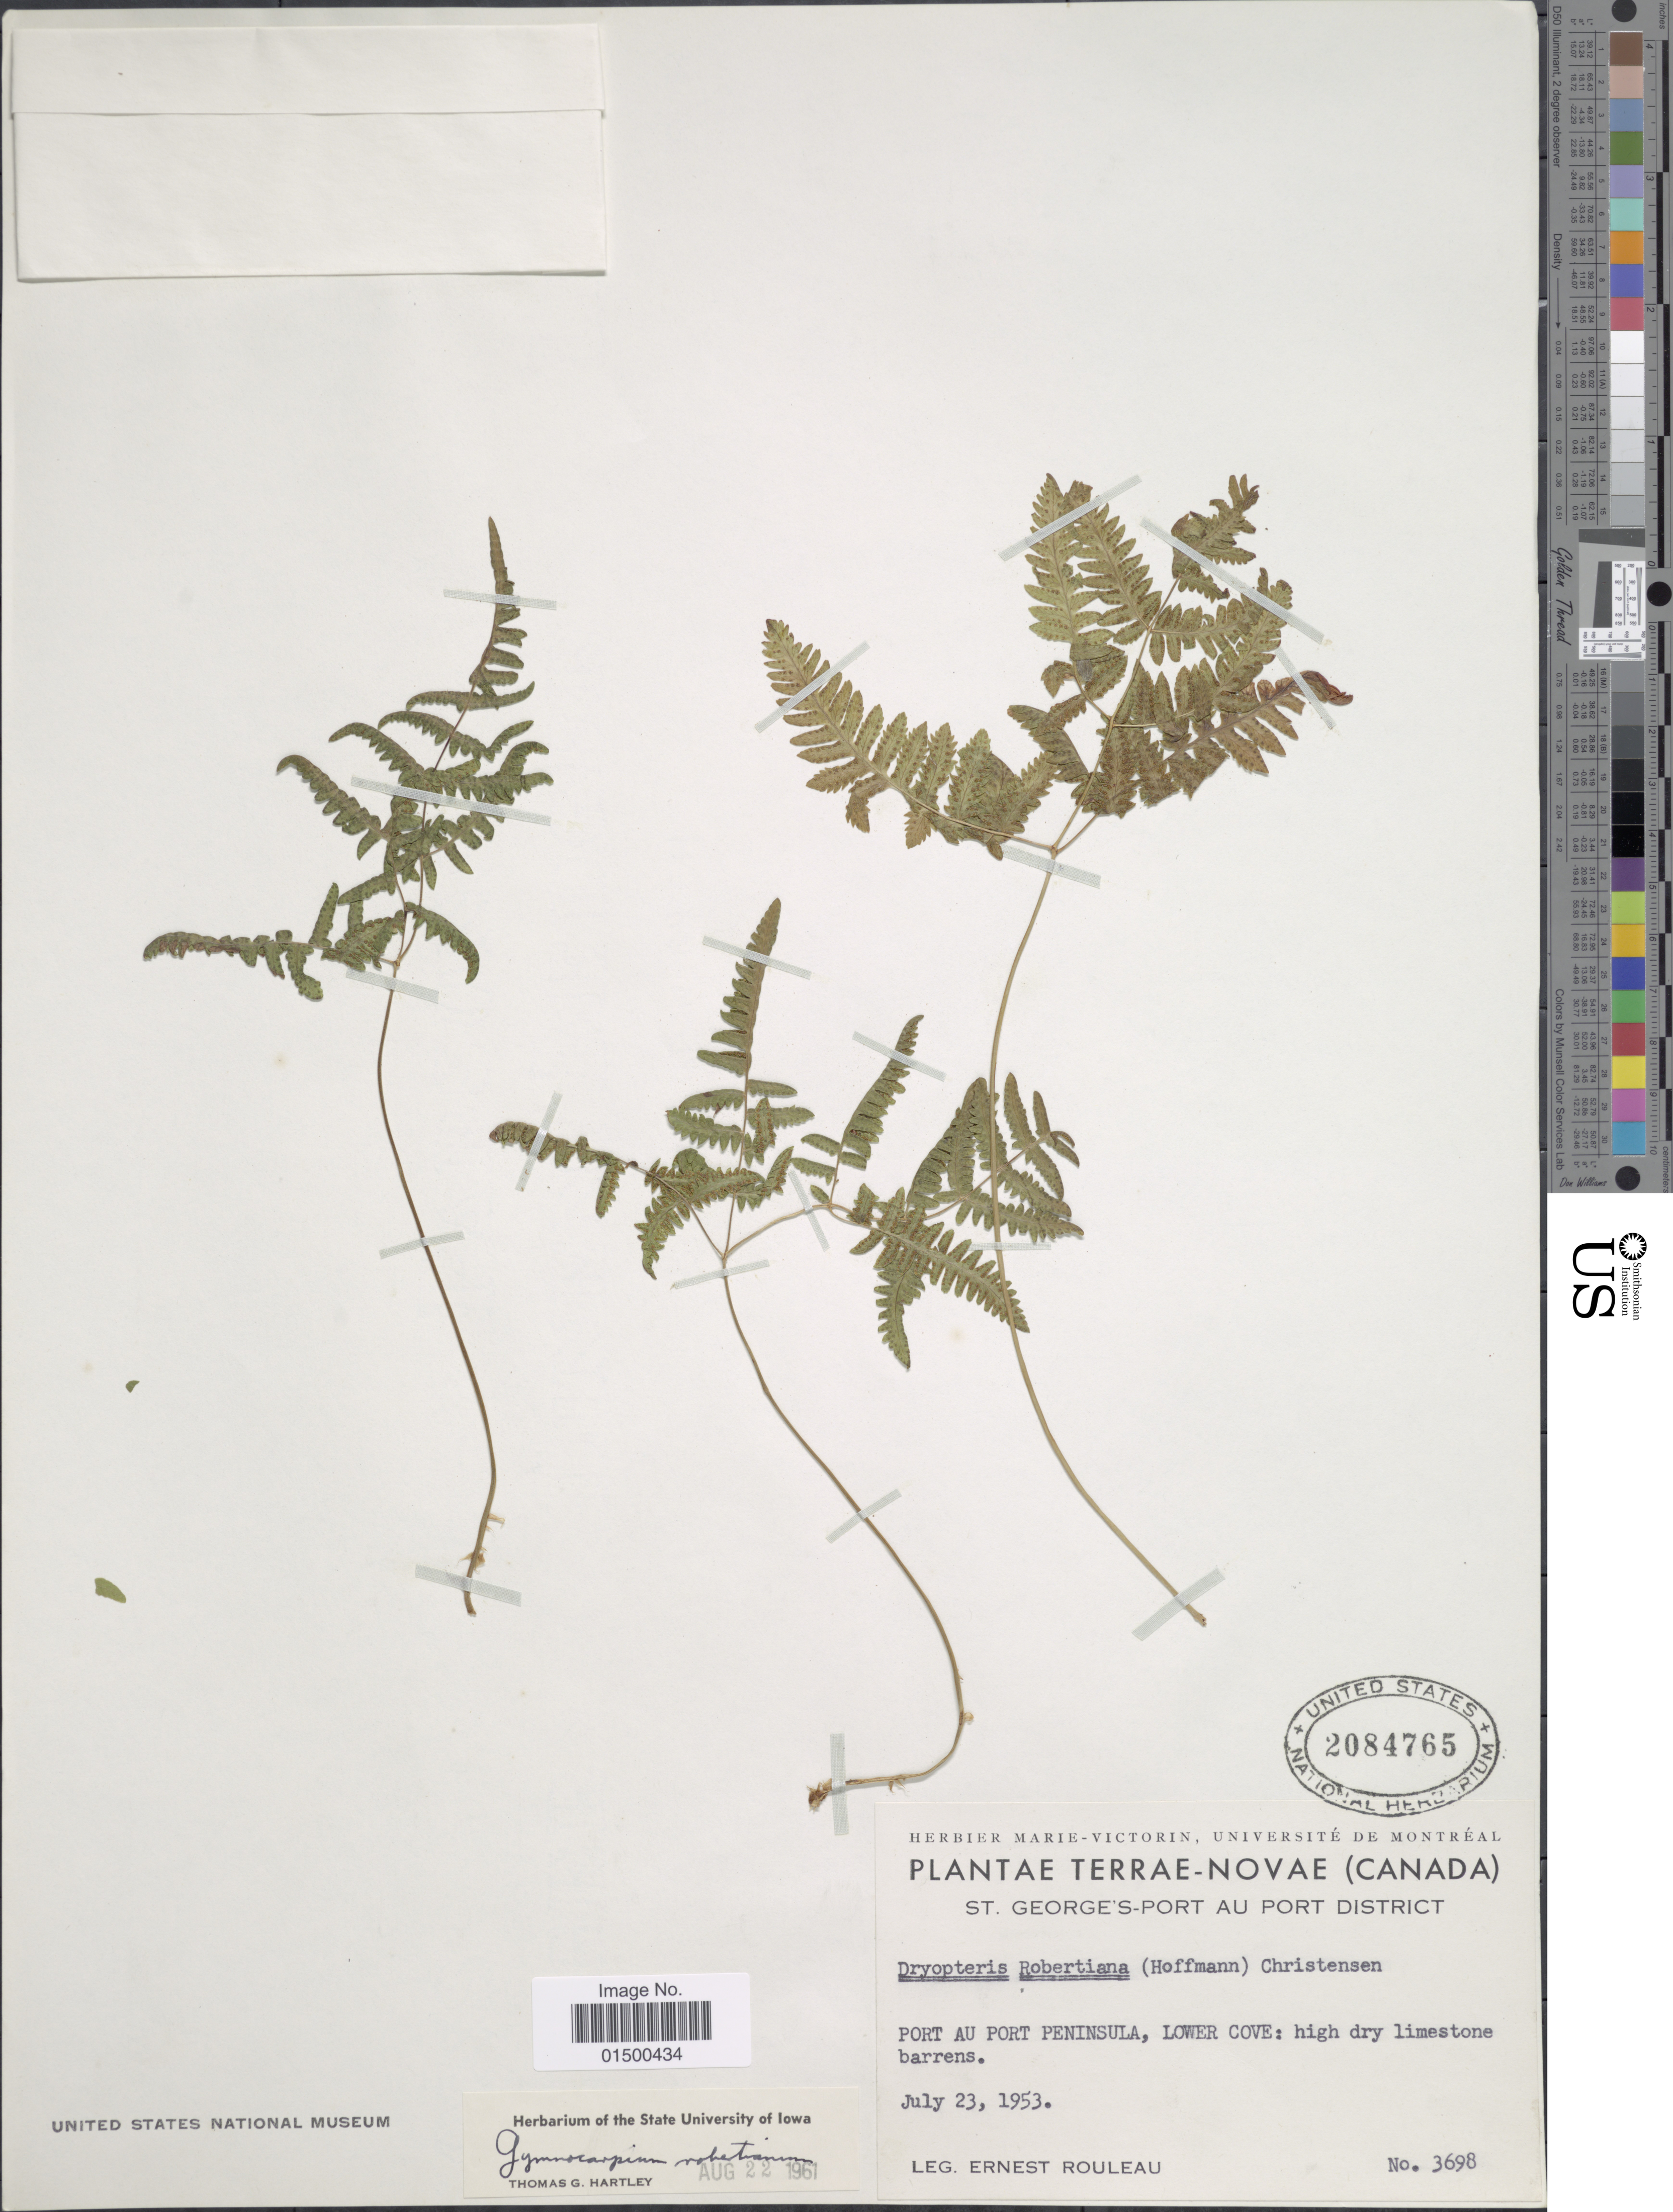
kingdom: Plantae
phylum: Tracheophyta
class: Polypodiopsida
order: Polypodiales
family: Cystopteridaceae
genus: Gymnocarpium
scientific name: Gymnocarpium robertianum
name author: (Hoffm.) Newman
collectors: J. Rouleau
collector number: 3698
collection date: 1953-07-23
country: Canada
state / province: Newfoundland and Labrador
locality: Terrae-Novae, St. George's-Port au Port district, Port au Port Peninsula, Lower Cove: high dry limestone barrens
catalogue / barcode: US 2084765